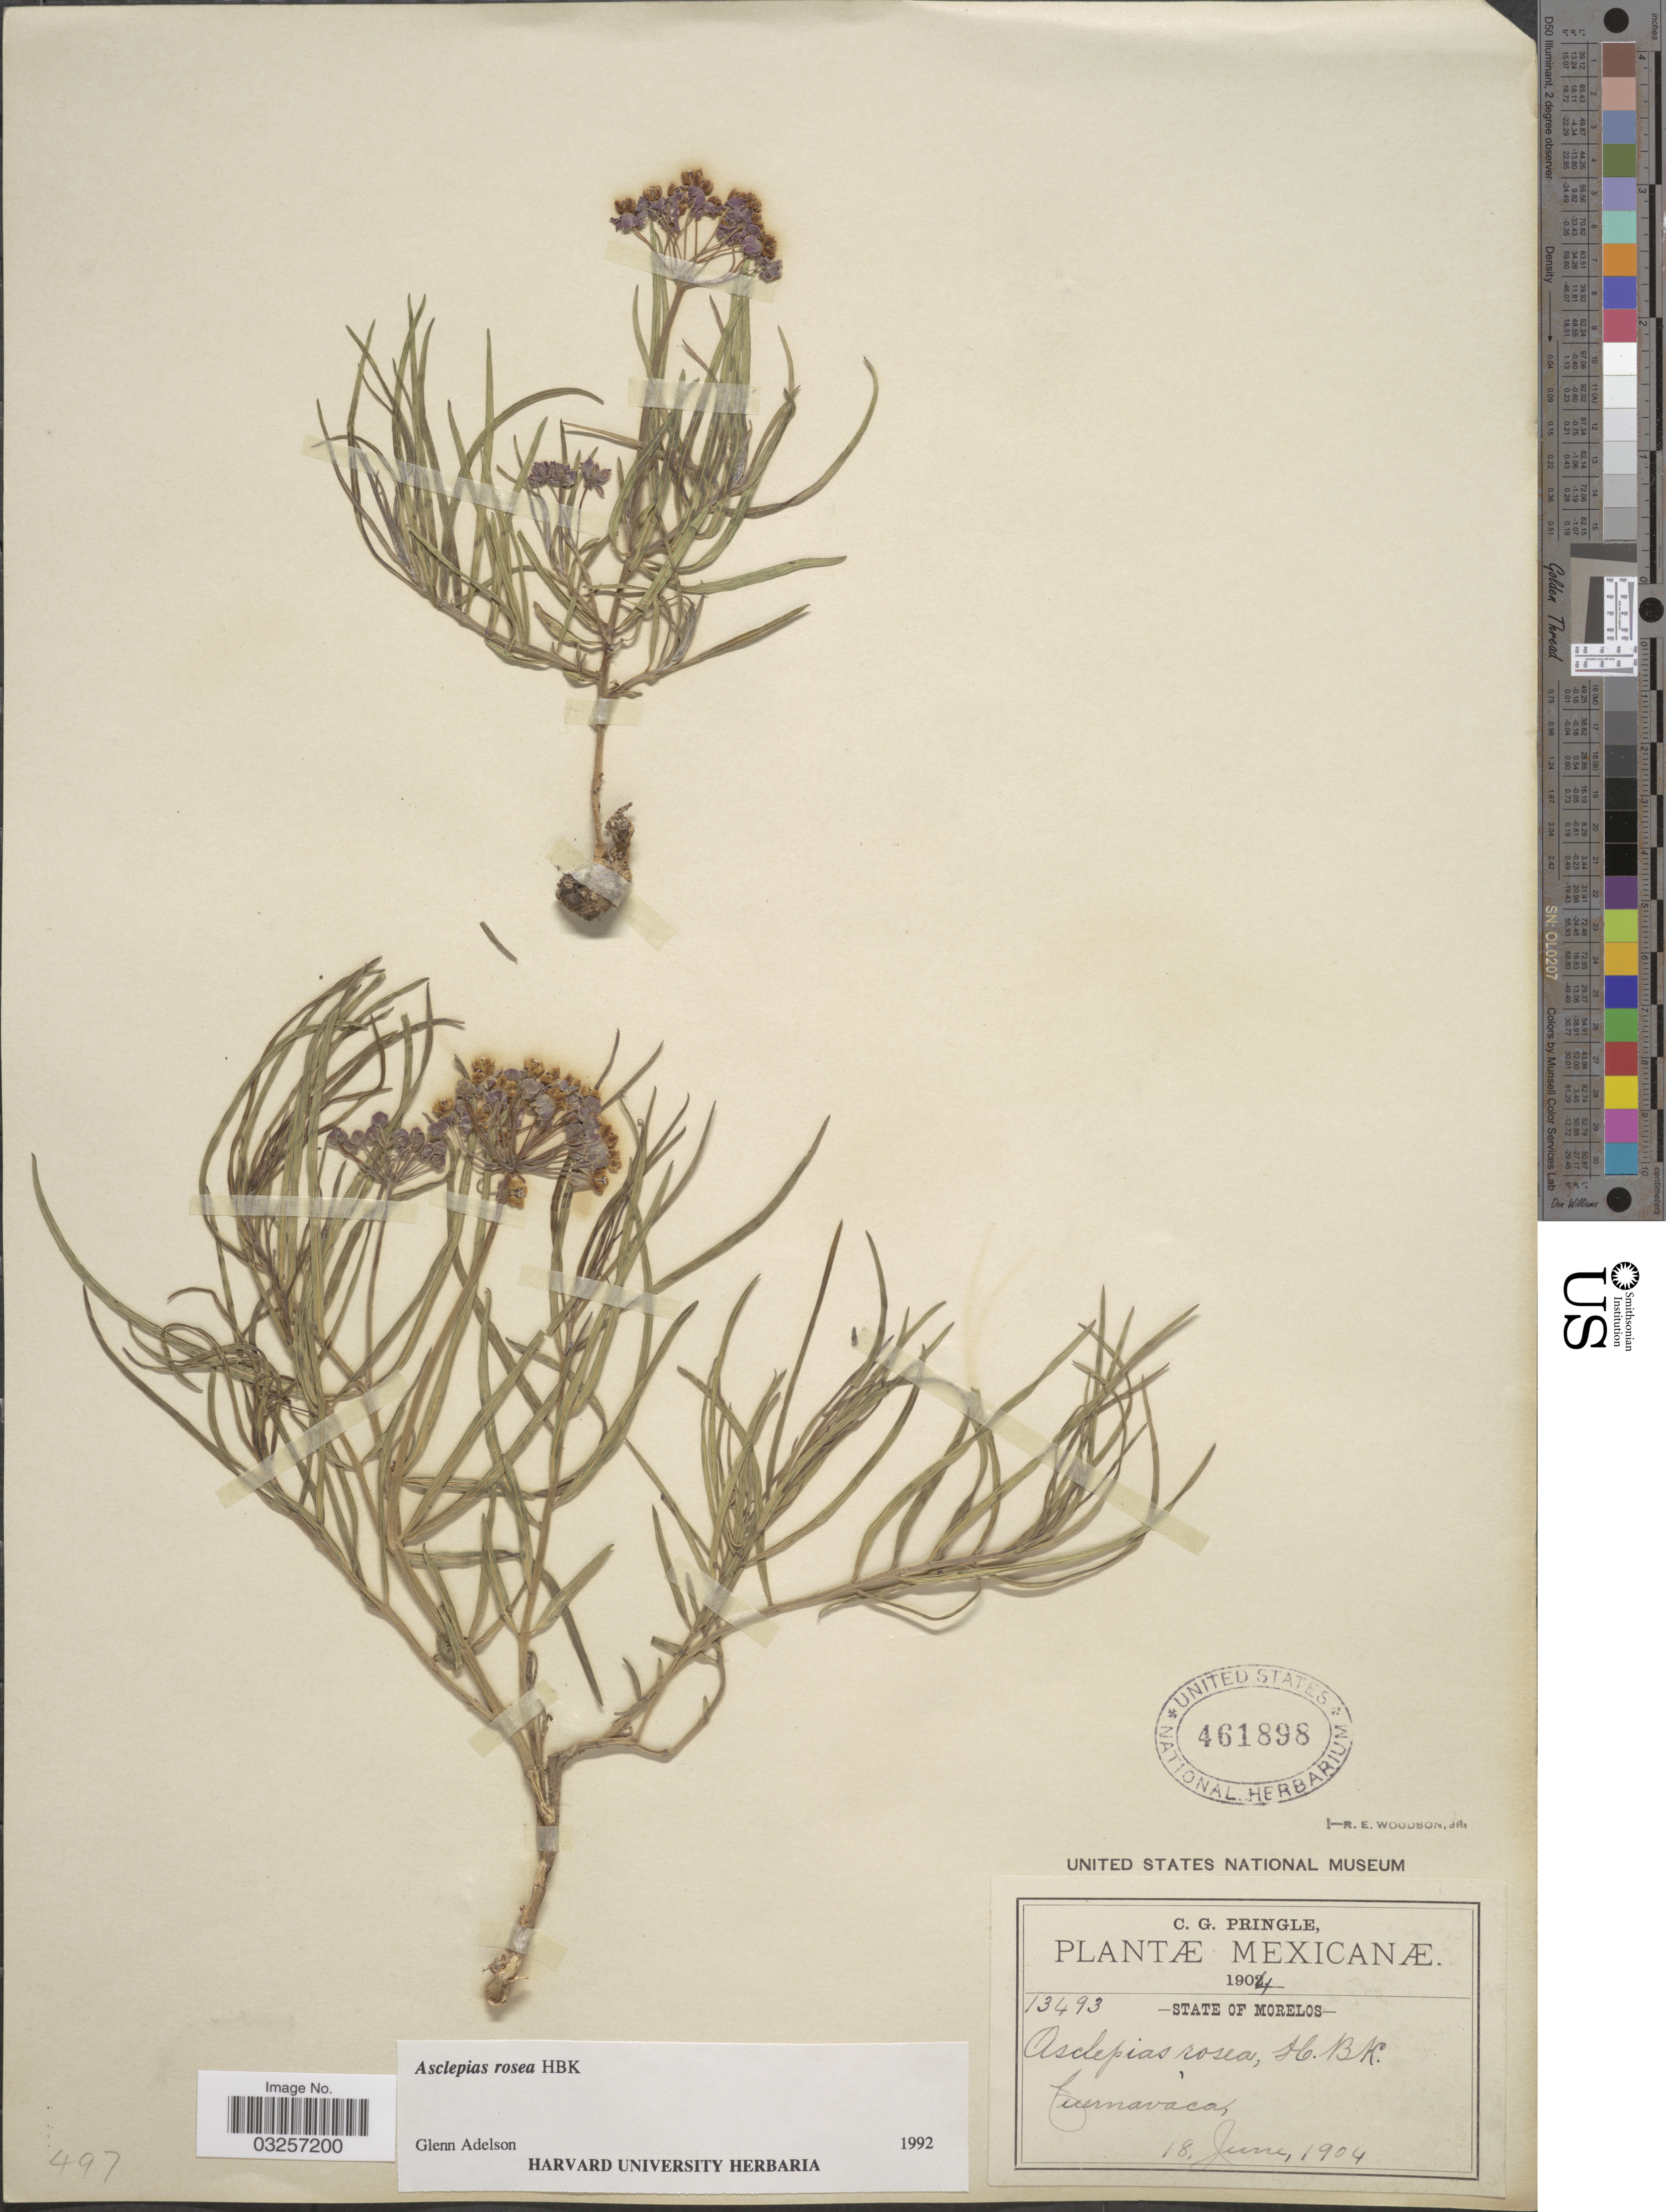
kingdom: Plantae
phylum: Tracheophyta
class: Magnoliopsida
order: Gentianales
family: Apocynaceae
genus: Asclepias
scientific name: Asclepias rosea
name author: Kunth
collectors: C. G. Pringle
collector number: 13493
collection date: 1904-06-18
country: Mexico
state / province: Morelos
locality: Cuernavaca.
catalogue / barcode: US 461898